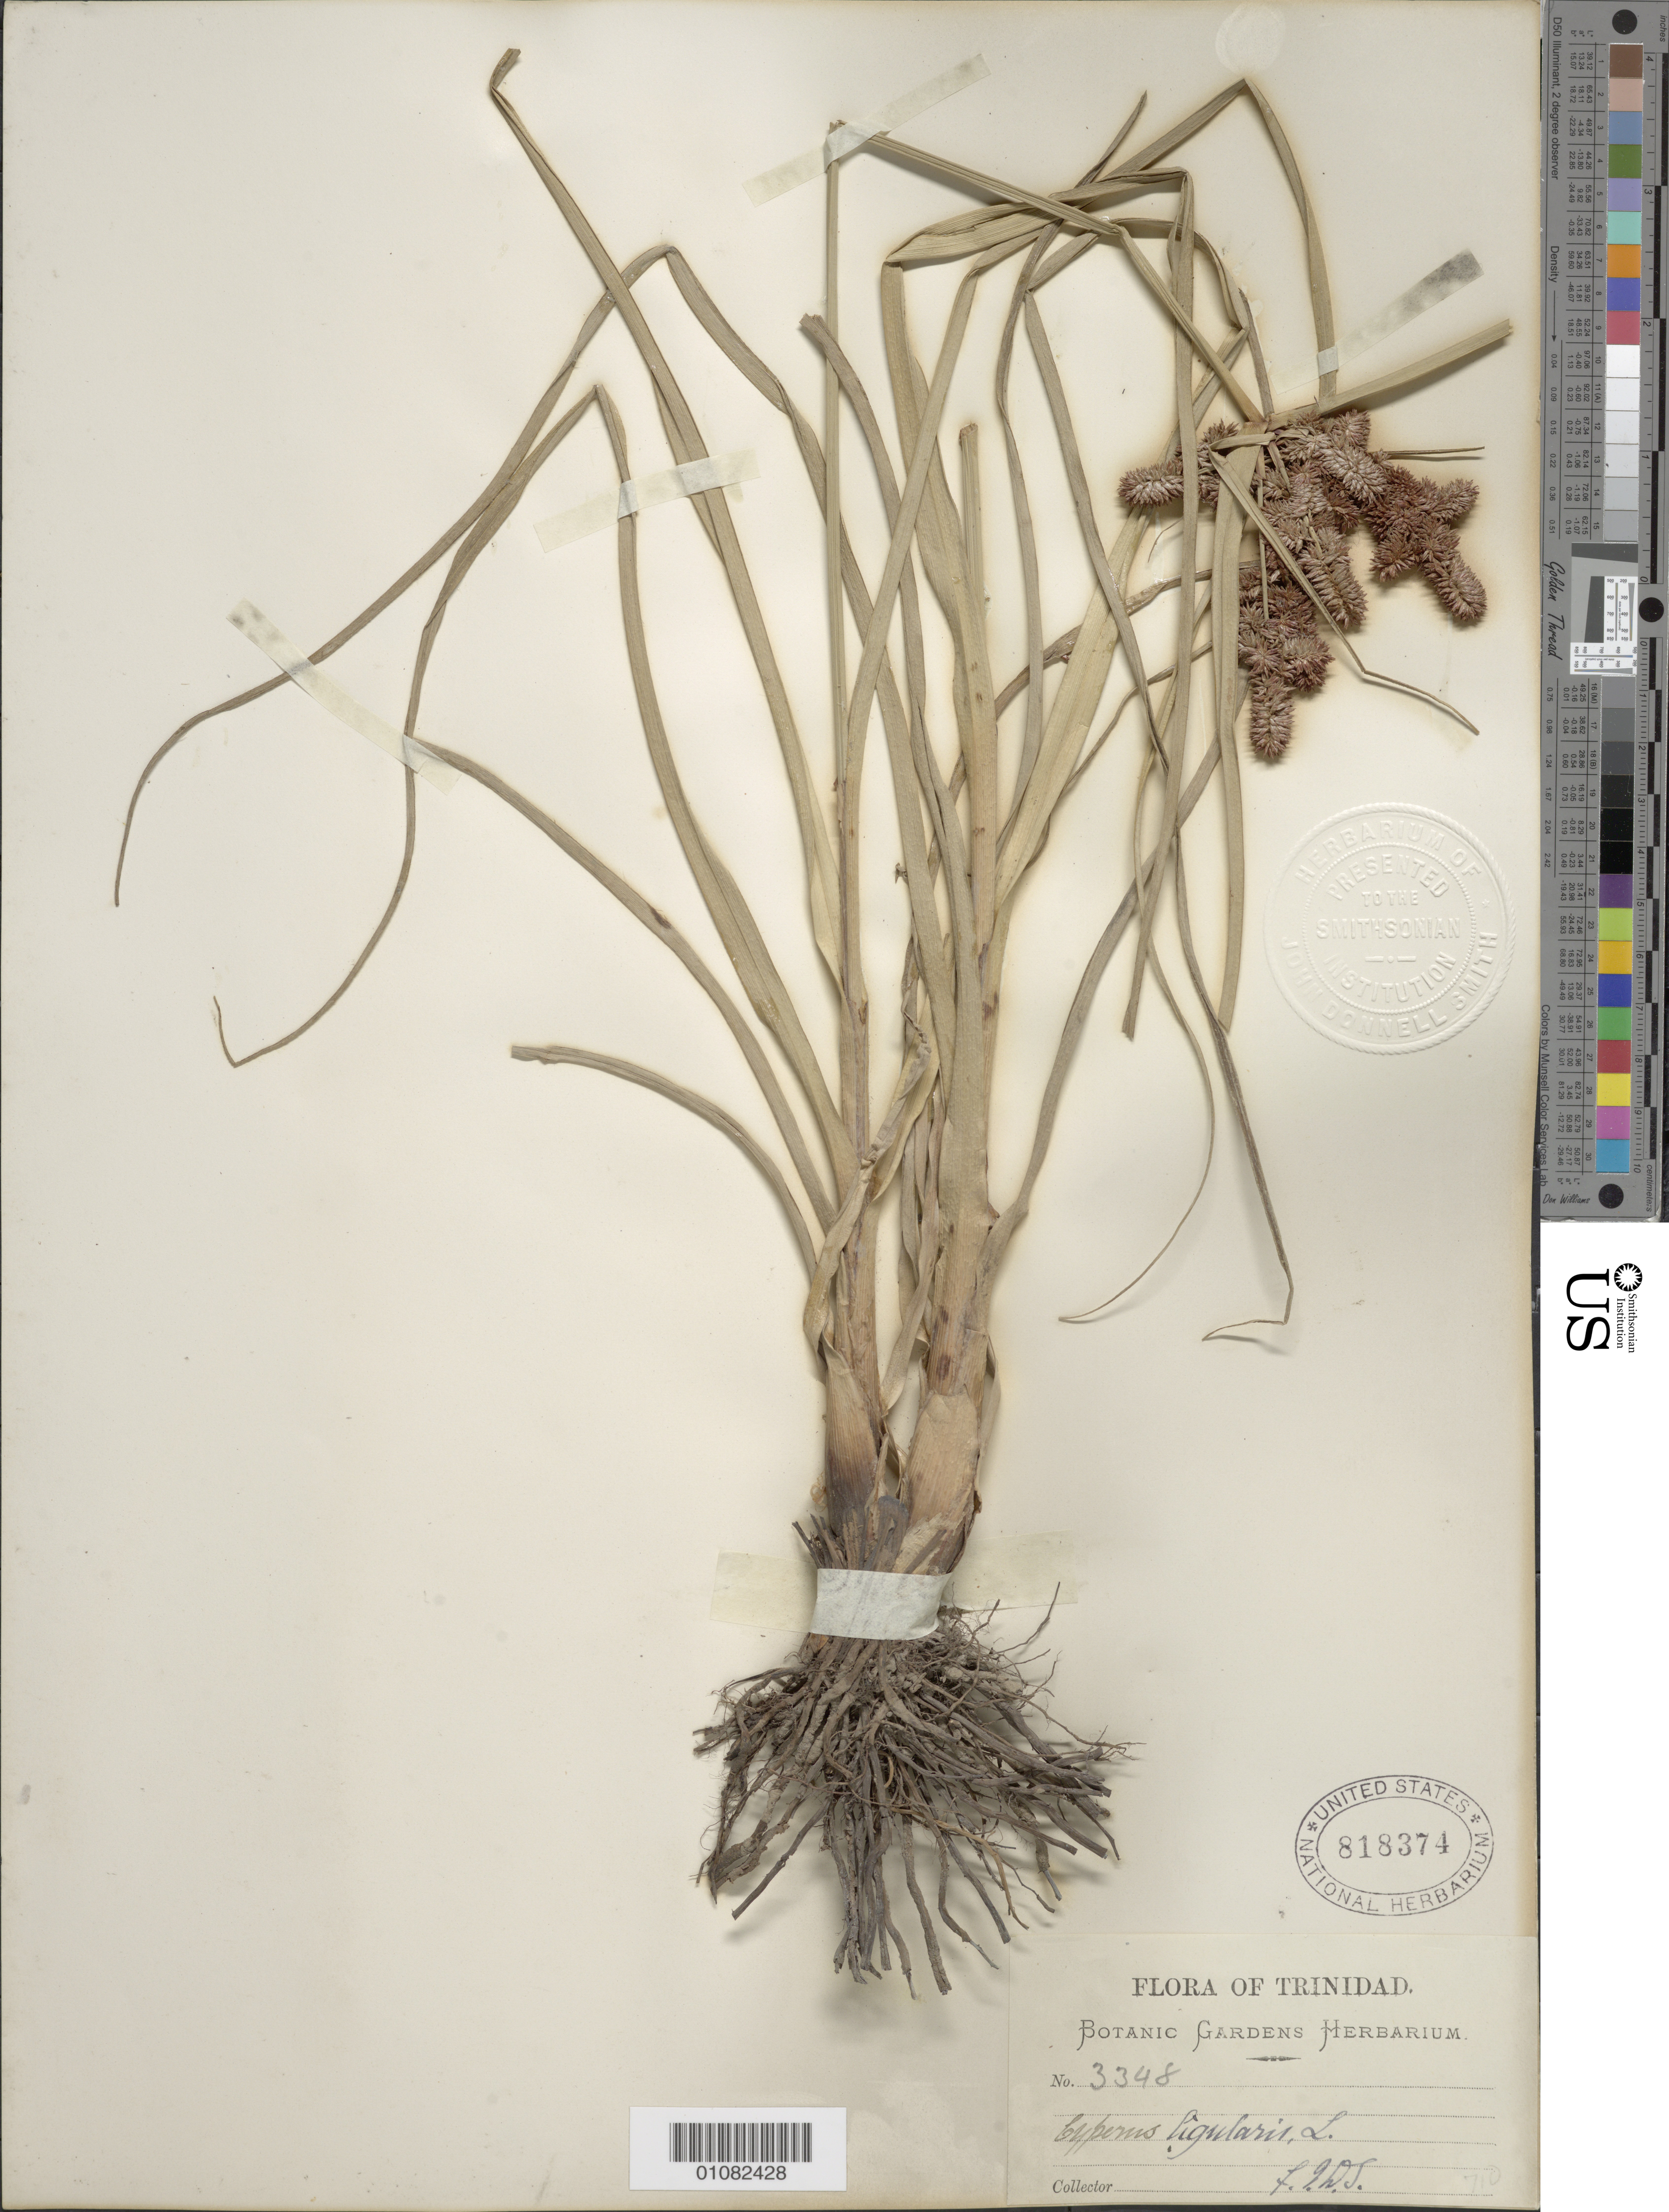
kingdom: Plantae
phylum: Tracheophyta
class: Liliopsida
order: Poales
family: Cyperaceae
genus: Cyperus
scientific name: Cyperus ligularis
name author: L.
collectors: J. Donnell Smith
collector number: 3348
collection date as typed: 188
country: Trinidad and Tobago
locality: Ex herb. Trinidad Botanic Garden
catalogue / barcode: US 818374